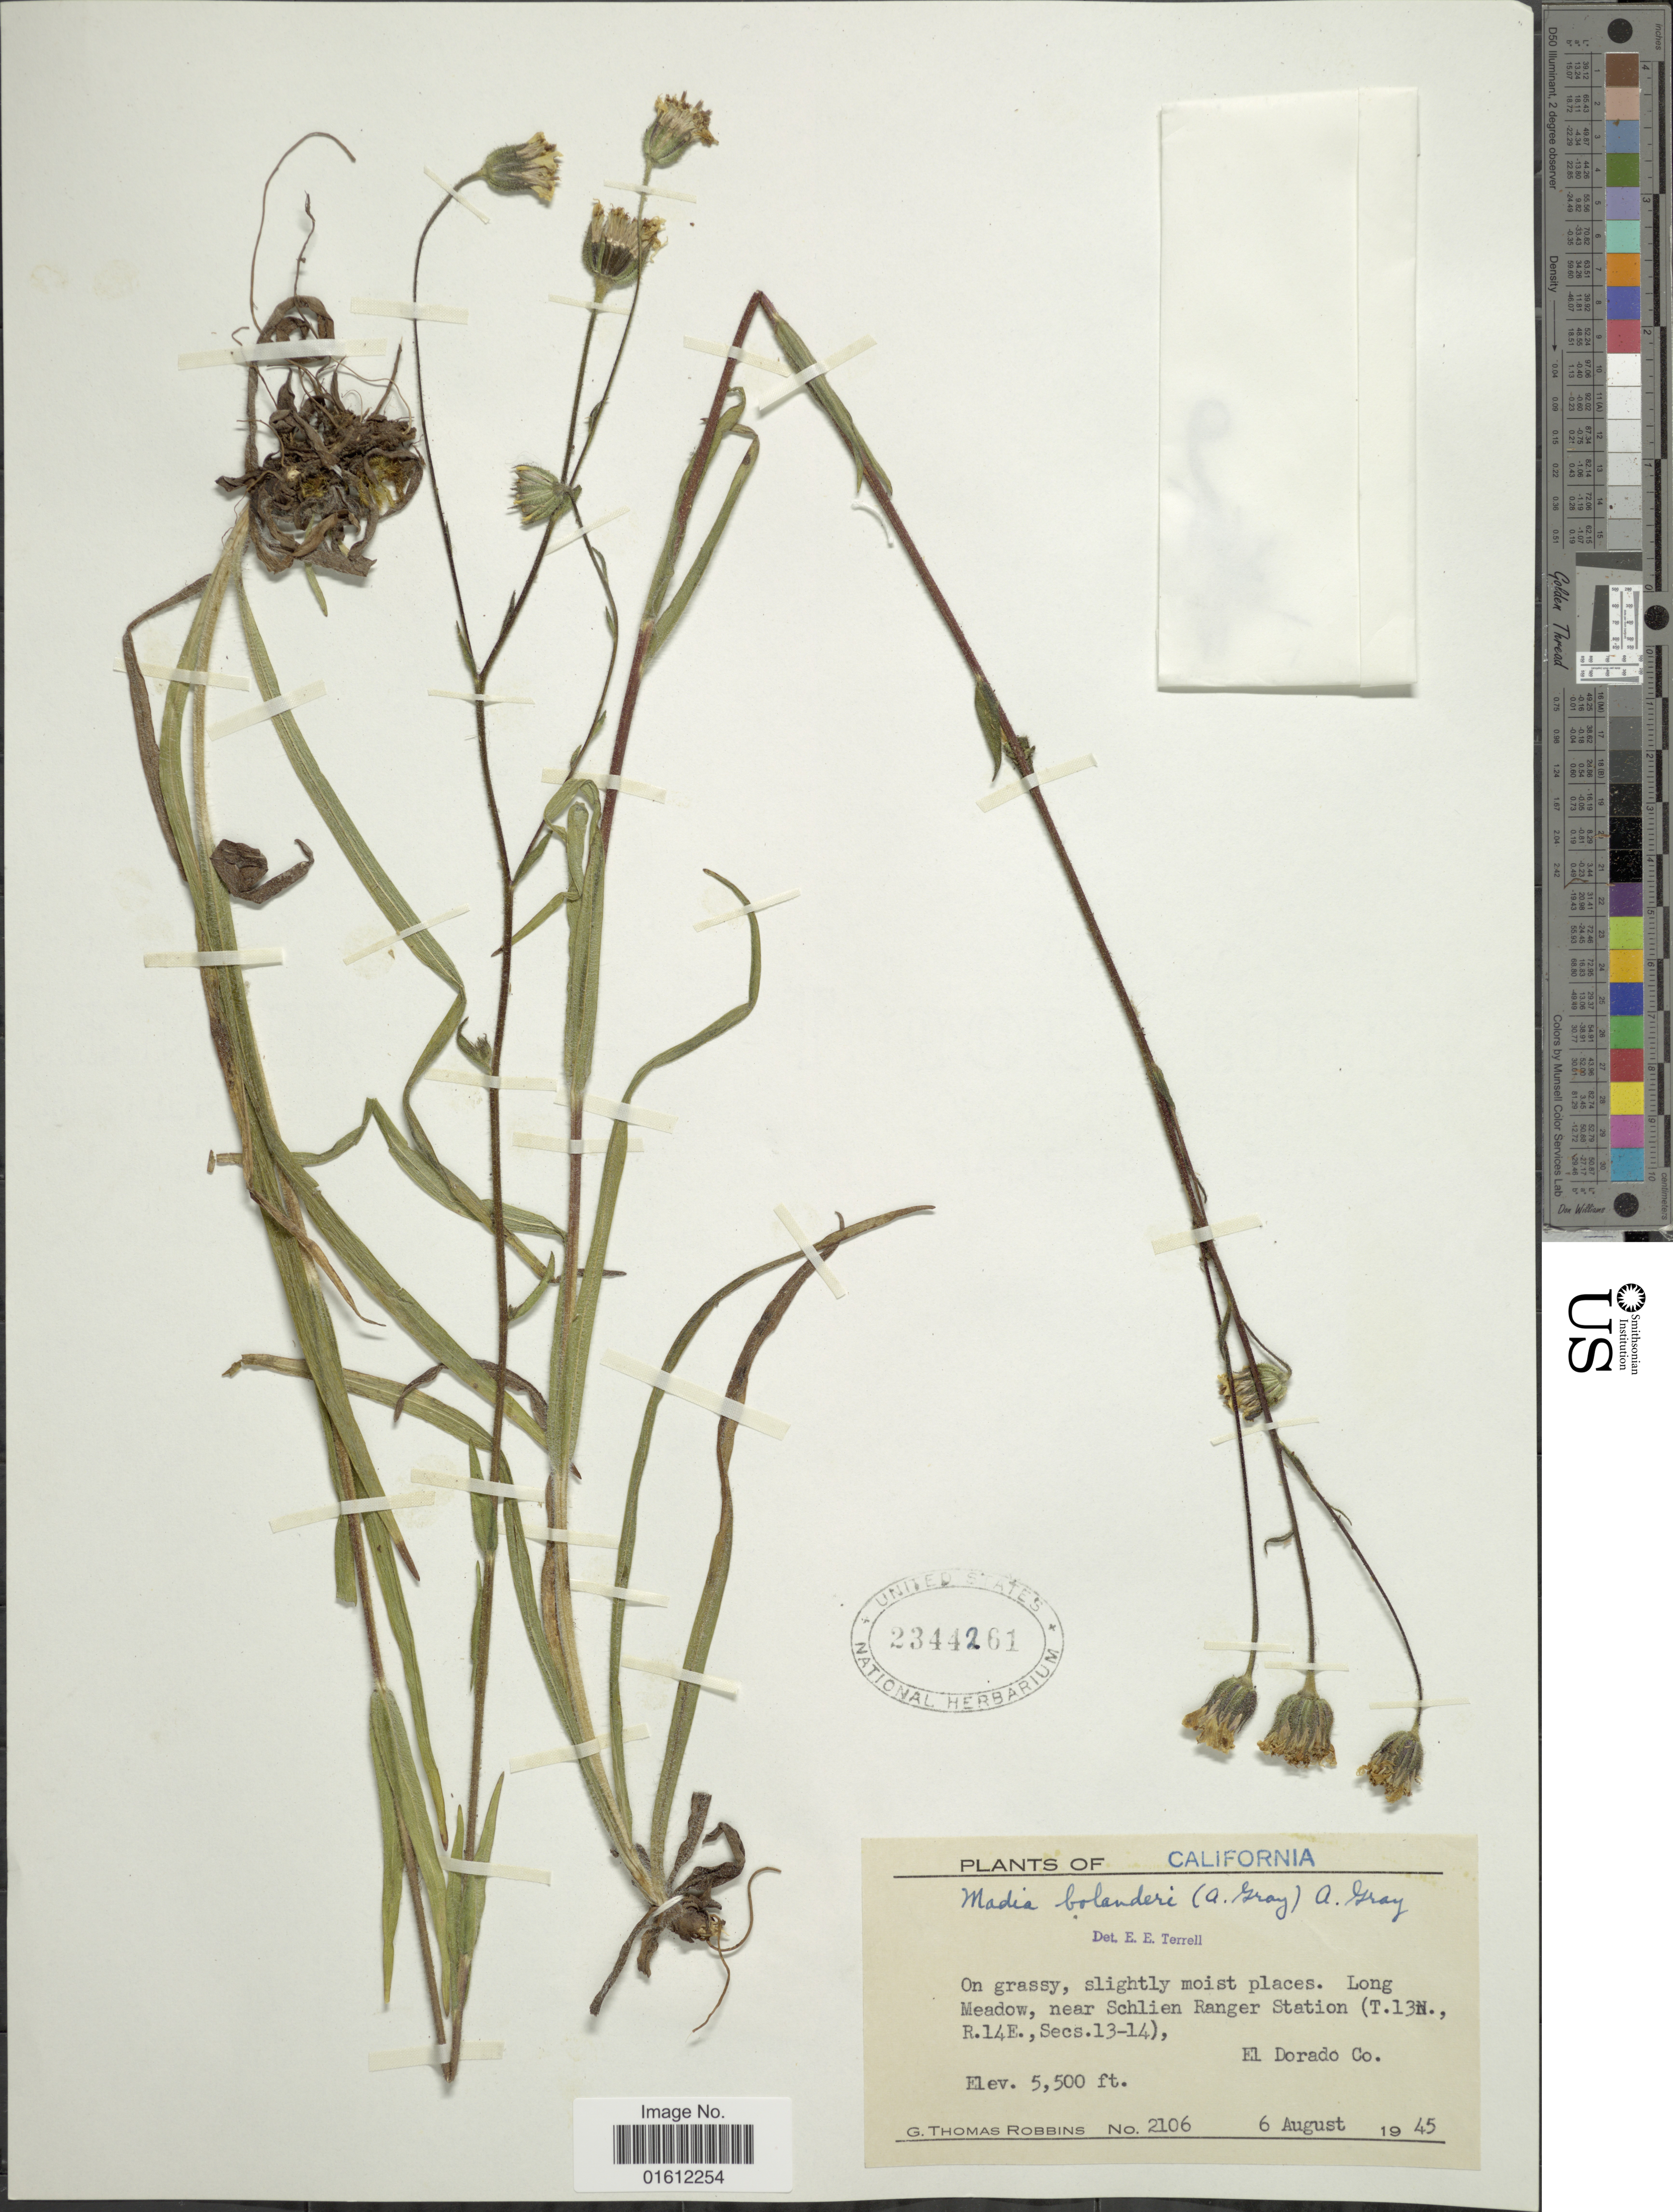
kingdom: Plantae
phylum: Tracheophyta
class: Magnoliopsida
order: Asterales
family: Asteraceae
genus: Madia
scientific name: Madia bolanderi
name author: A. Gray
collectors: G. T. Robbins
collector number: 2106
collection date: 1945-08-06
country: United States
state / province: California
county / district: El Dorado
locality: Long Meadow, near Schlien Ranger Station (T.13N., R.14E., Secs.13-14), El Dorado Co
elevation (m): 1676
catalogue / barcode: US 2344261